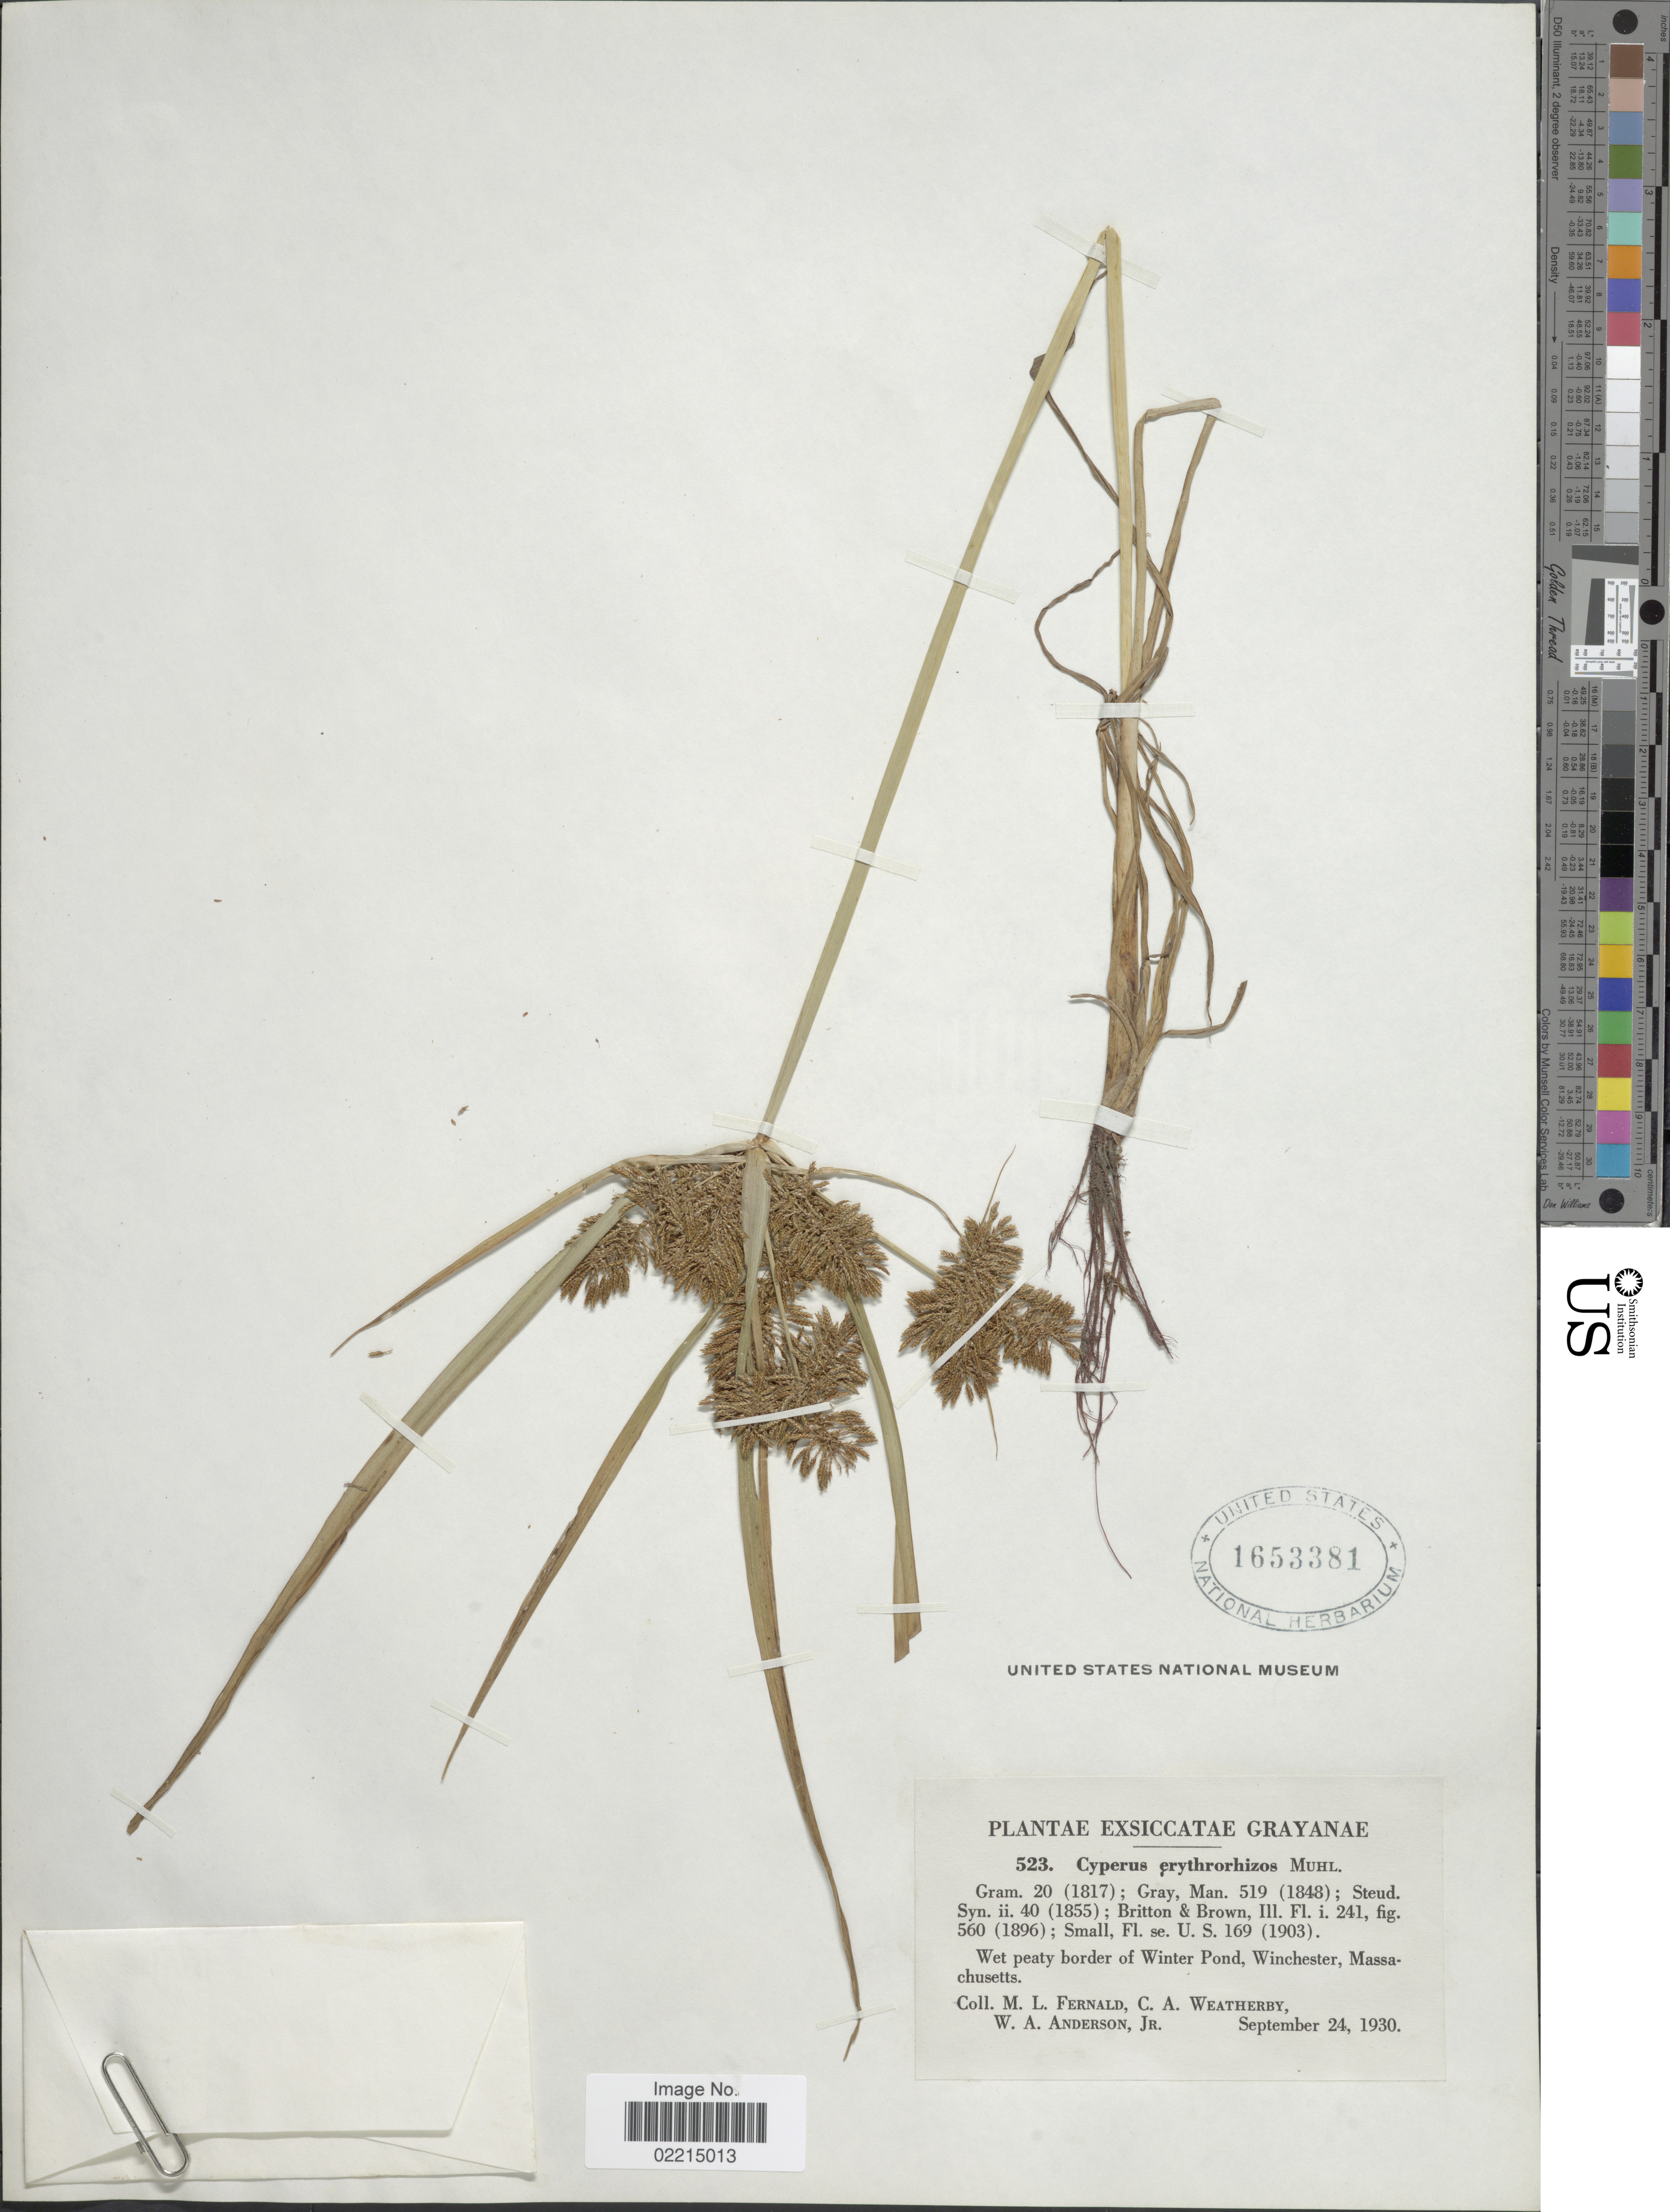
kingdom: Plantae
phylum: Tracheophyta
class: Liliopsida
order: Poales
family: Cyperaceae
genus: Cyperus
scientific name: Cyperus erythrorhizos Muhl.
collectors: M. L. Fernald, C. A. Weatherby & W. A. Anderson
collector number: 523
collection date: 1930-09-24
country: United States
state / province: Massachusetts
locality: Border of Winter Pond, Winchester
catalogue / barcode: US 1653381